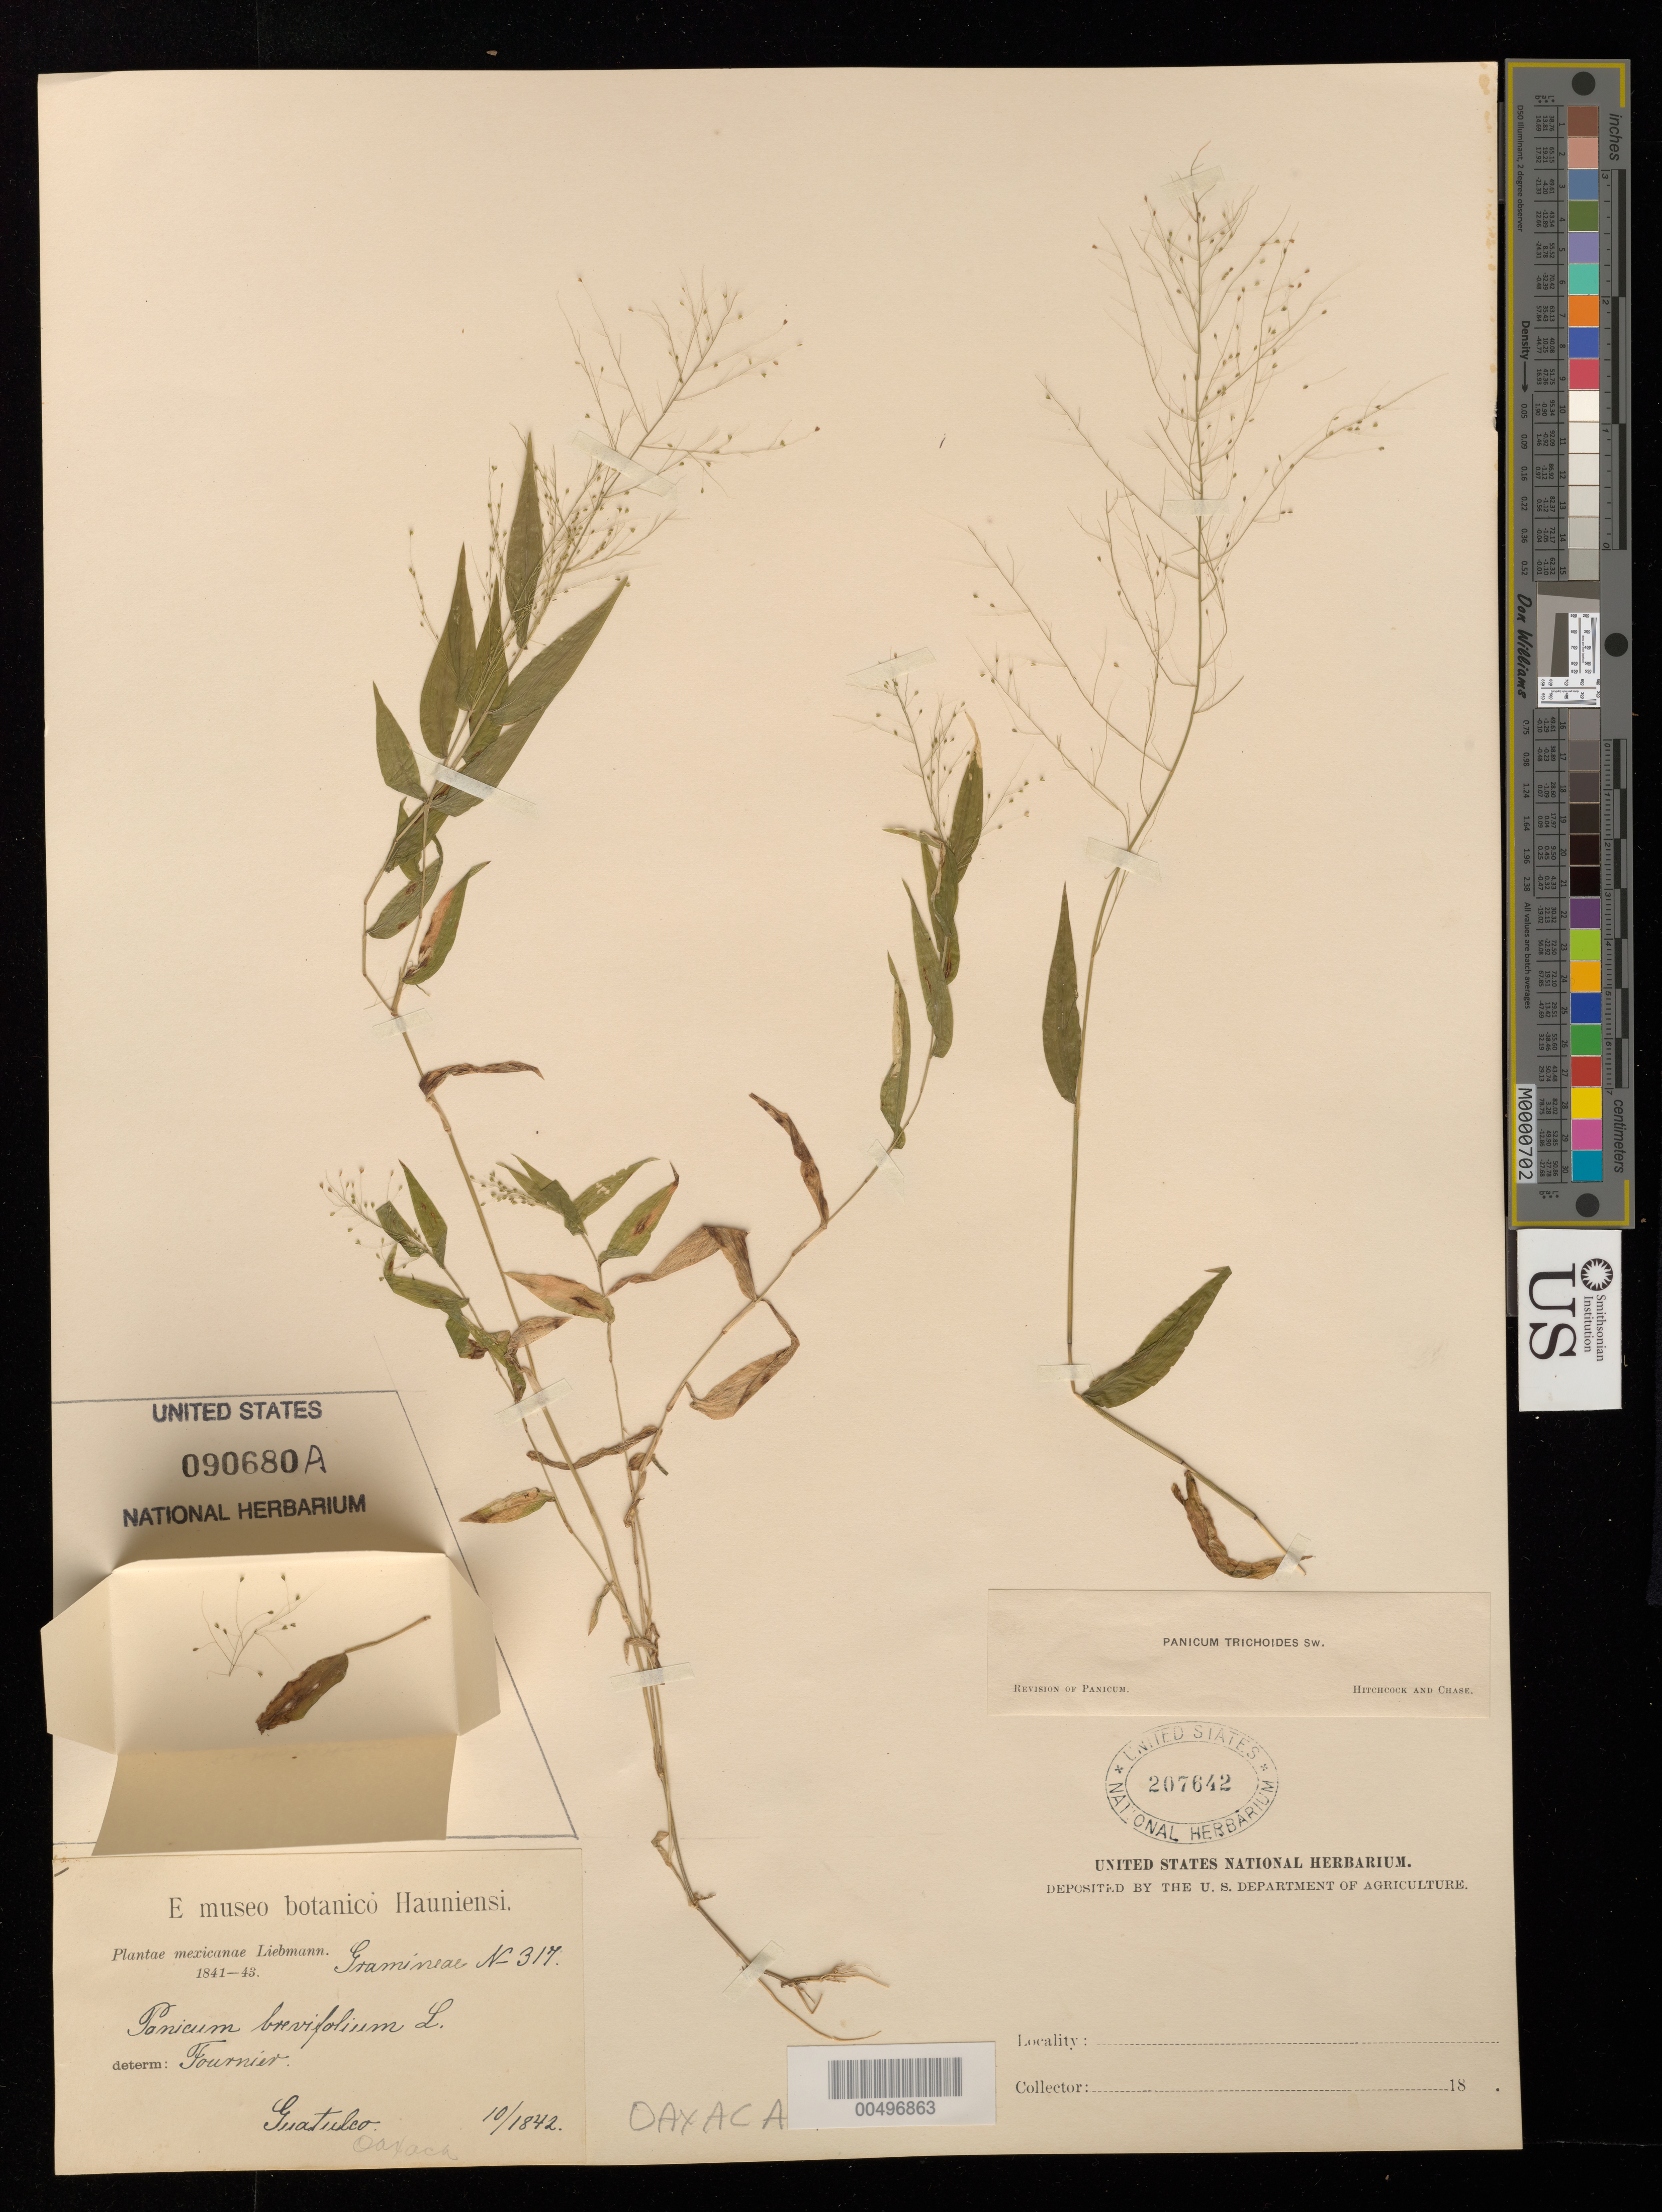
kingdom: Plantae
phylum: Tracheophyta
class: Liliopsida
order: Poales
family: Poaceae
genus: Panicum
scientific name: Panicum trichoides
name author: Sw.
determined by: Hitchcock, A. S.; Chase, [M.] A.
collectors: F. M. Liebmann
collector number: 318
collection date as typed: May 1841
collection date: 1841-05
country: Mexico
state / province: Veracruz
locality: Hac. de Jovo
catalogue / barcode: US 90680A